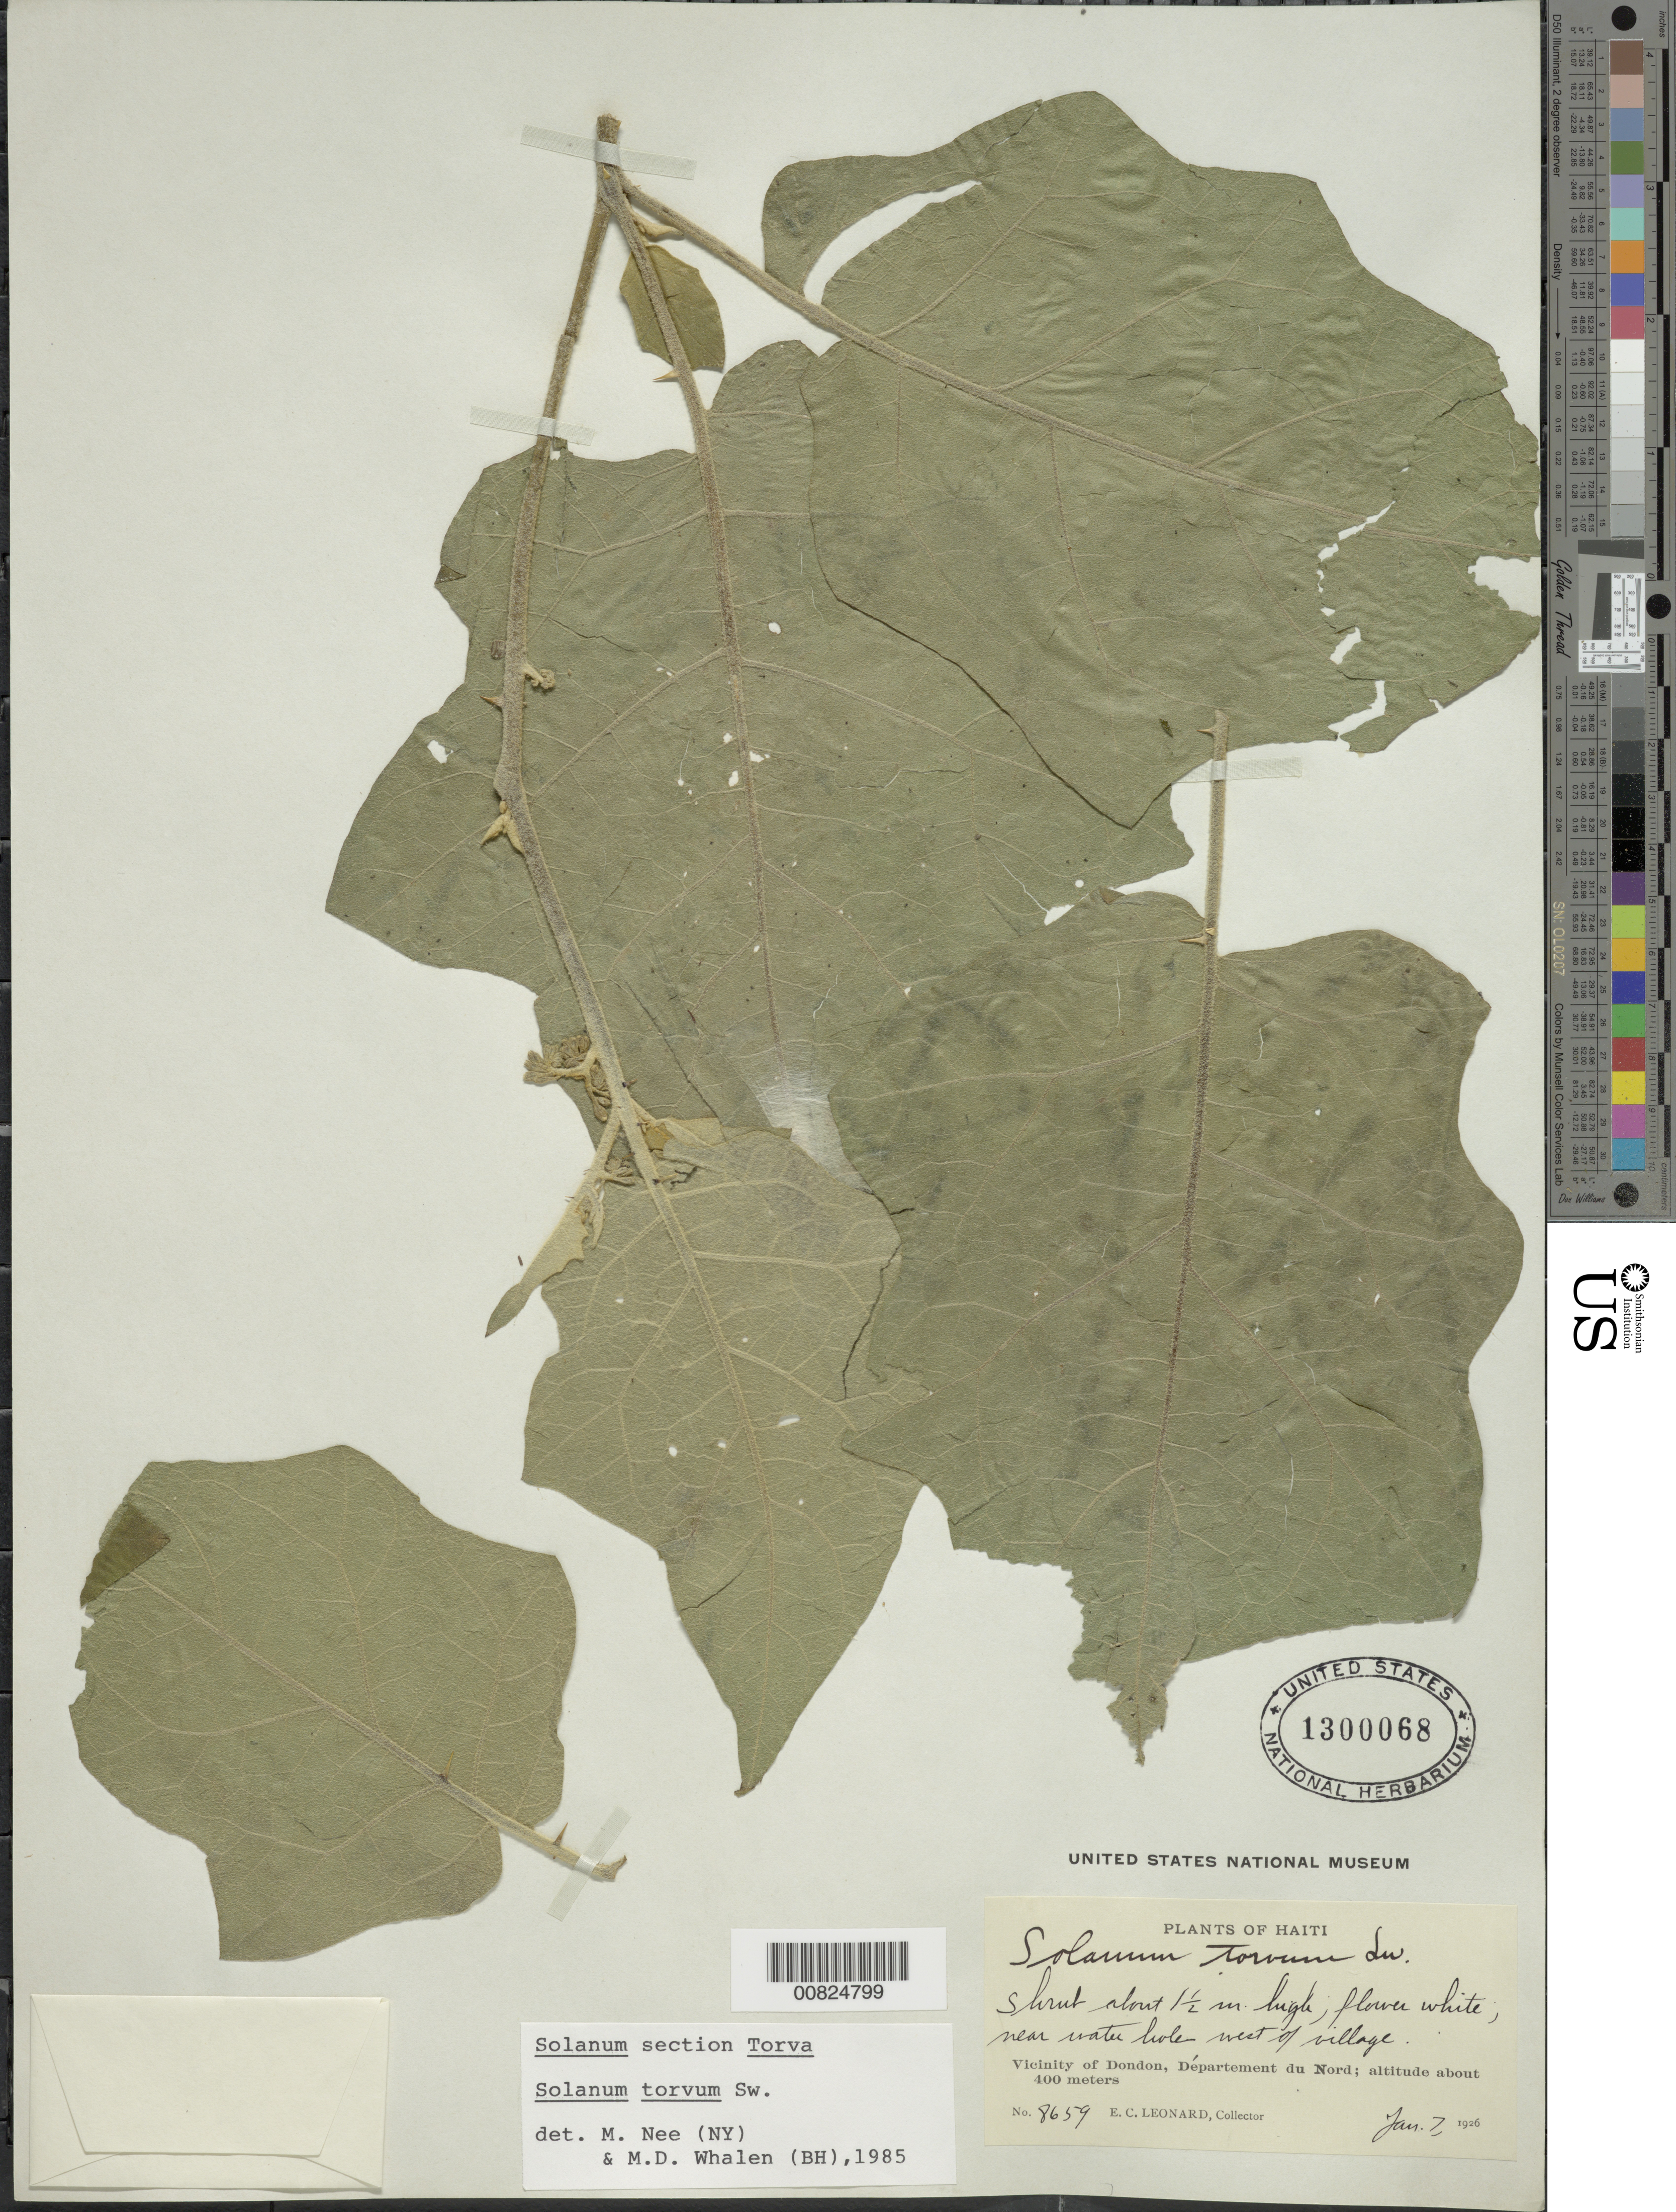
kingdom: Plantae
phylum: Tracheophyta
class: Magnoliopsida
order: Solanales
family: Solanaceae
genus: Solanum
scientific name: Solanum torvum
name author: Sw.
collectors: E. C. Leonard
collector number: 8659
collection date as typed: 07 Jan 1926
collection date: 1926-01-07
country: Haiti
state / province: Nord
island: Hispaniola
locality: Vicinity of Dondon, W of village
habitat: Near water hole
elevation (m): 400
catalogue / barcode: US 1300068